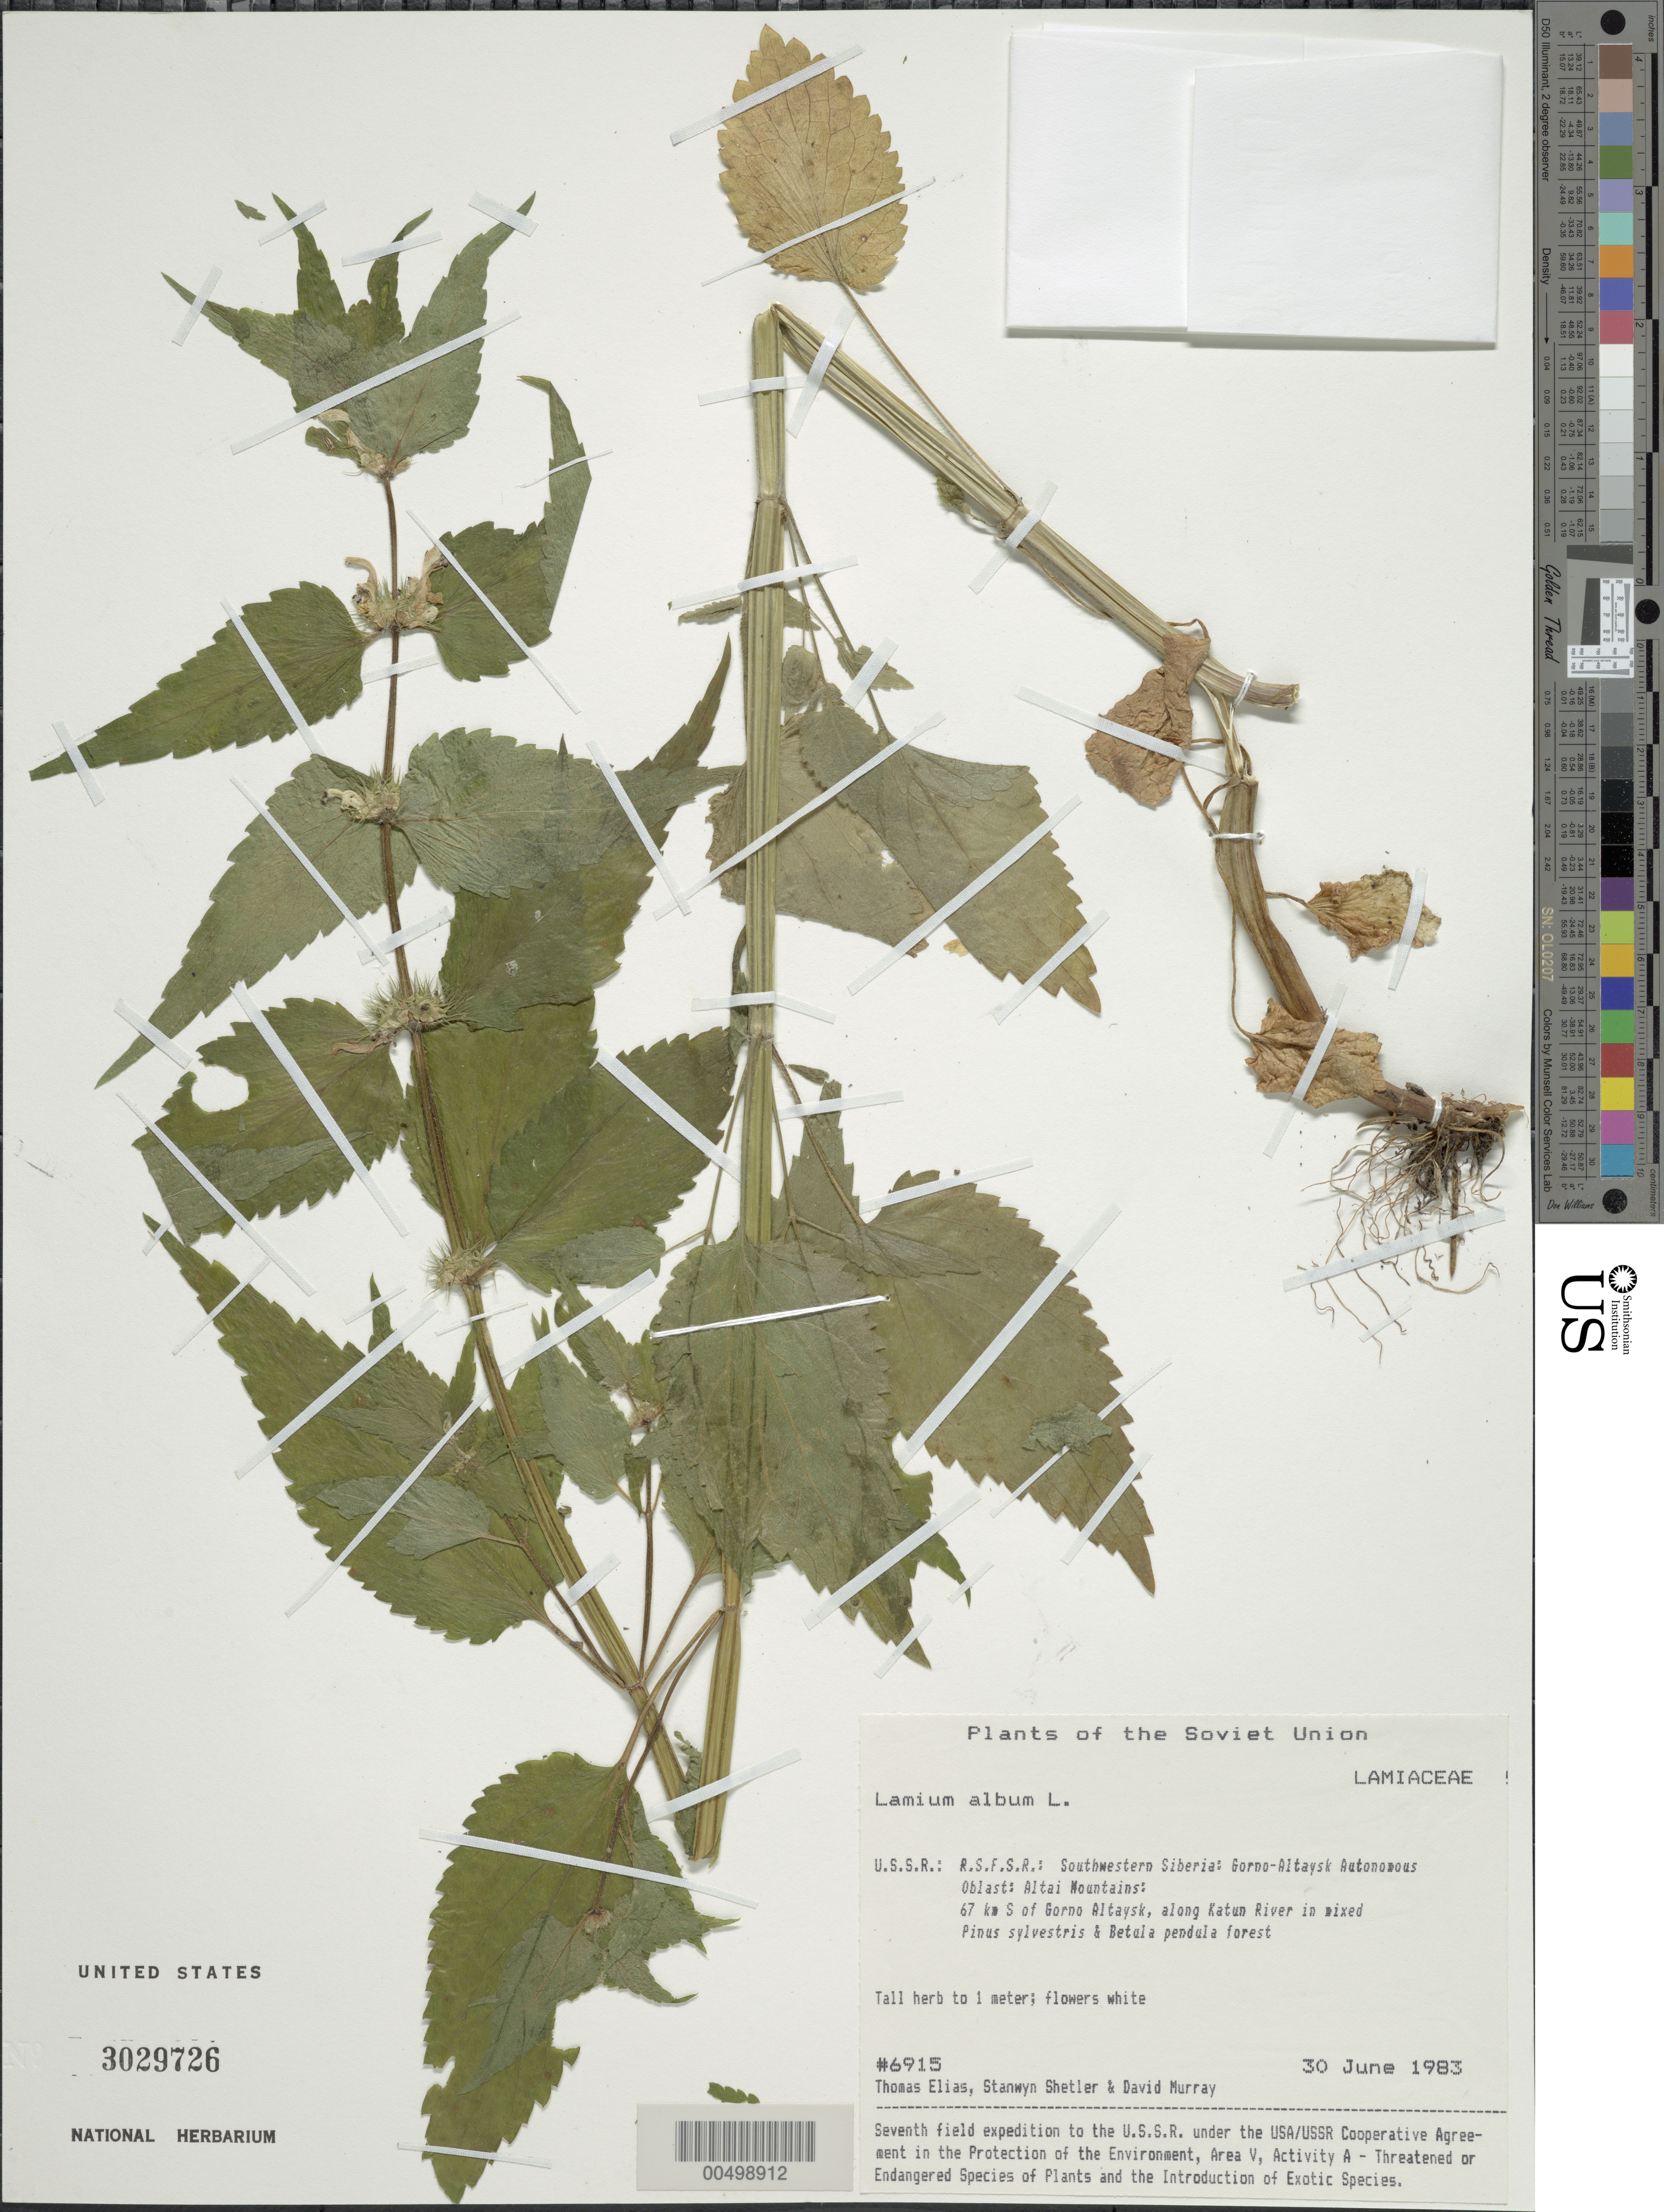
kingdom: Plantae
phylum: Tracheophyta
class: Magnoliopsida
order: Lamiales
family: Lamiaceae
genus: Lamium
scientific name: Lamium album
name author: L.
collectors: T. Elias, S. Shetler & D. F. Murray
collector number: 6915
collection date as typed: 30 Jun 1983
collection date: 1983-06-30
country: Russian Federation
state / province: Altai Republic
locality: Altai Mountains, 67 km S of Gorno-Altaysk, along Katun River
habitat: in mixed Pinus sylvestris and Betula pendula forest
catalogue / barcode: US 3029726